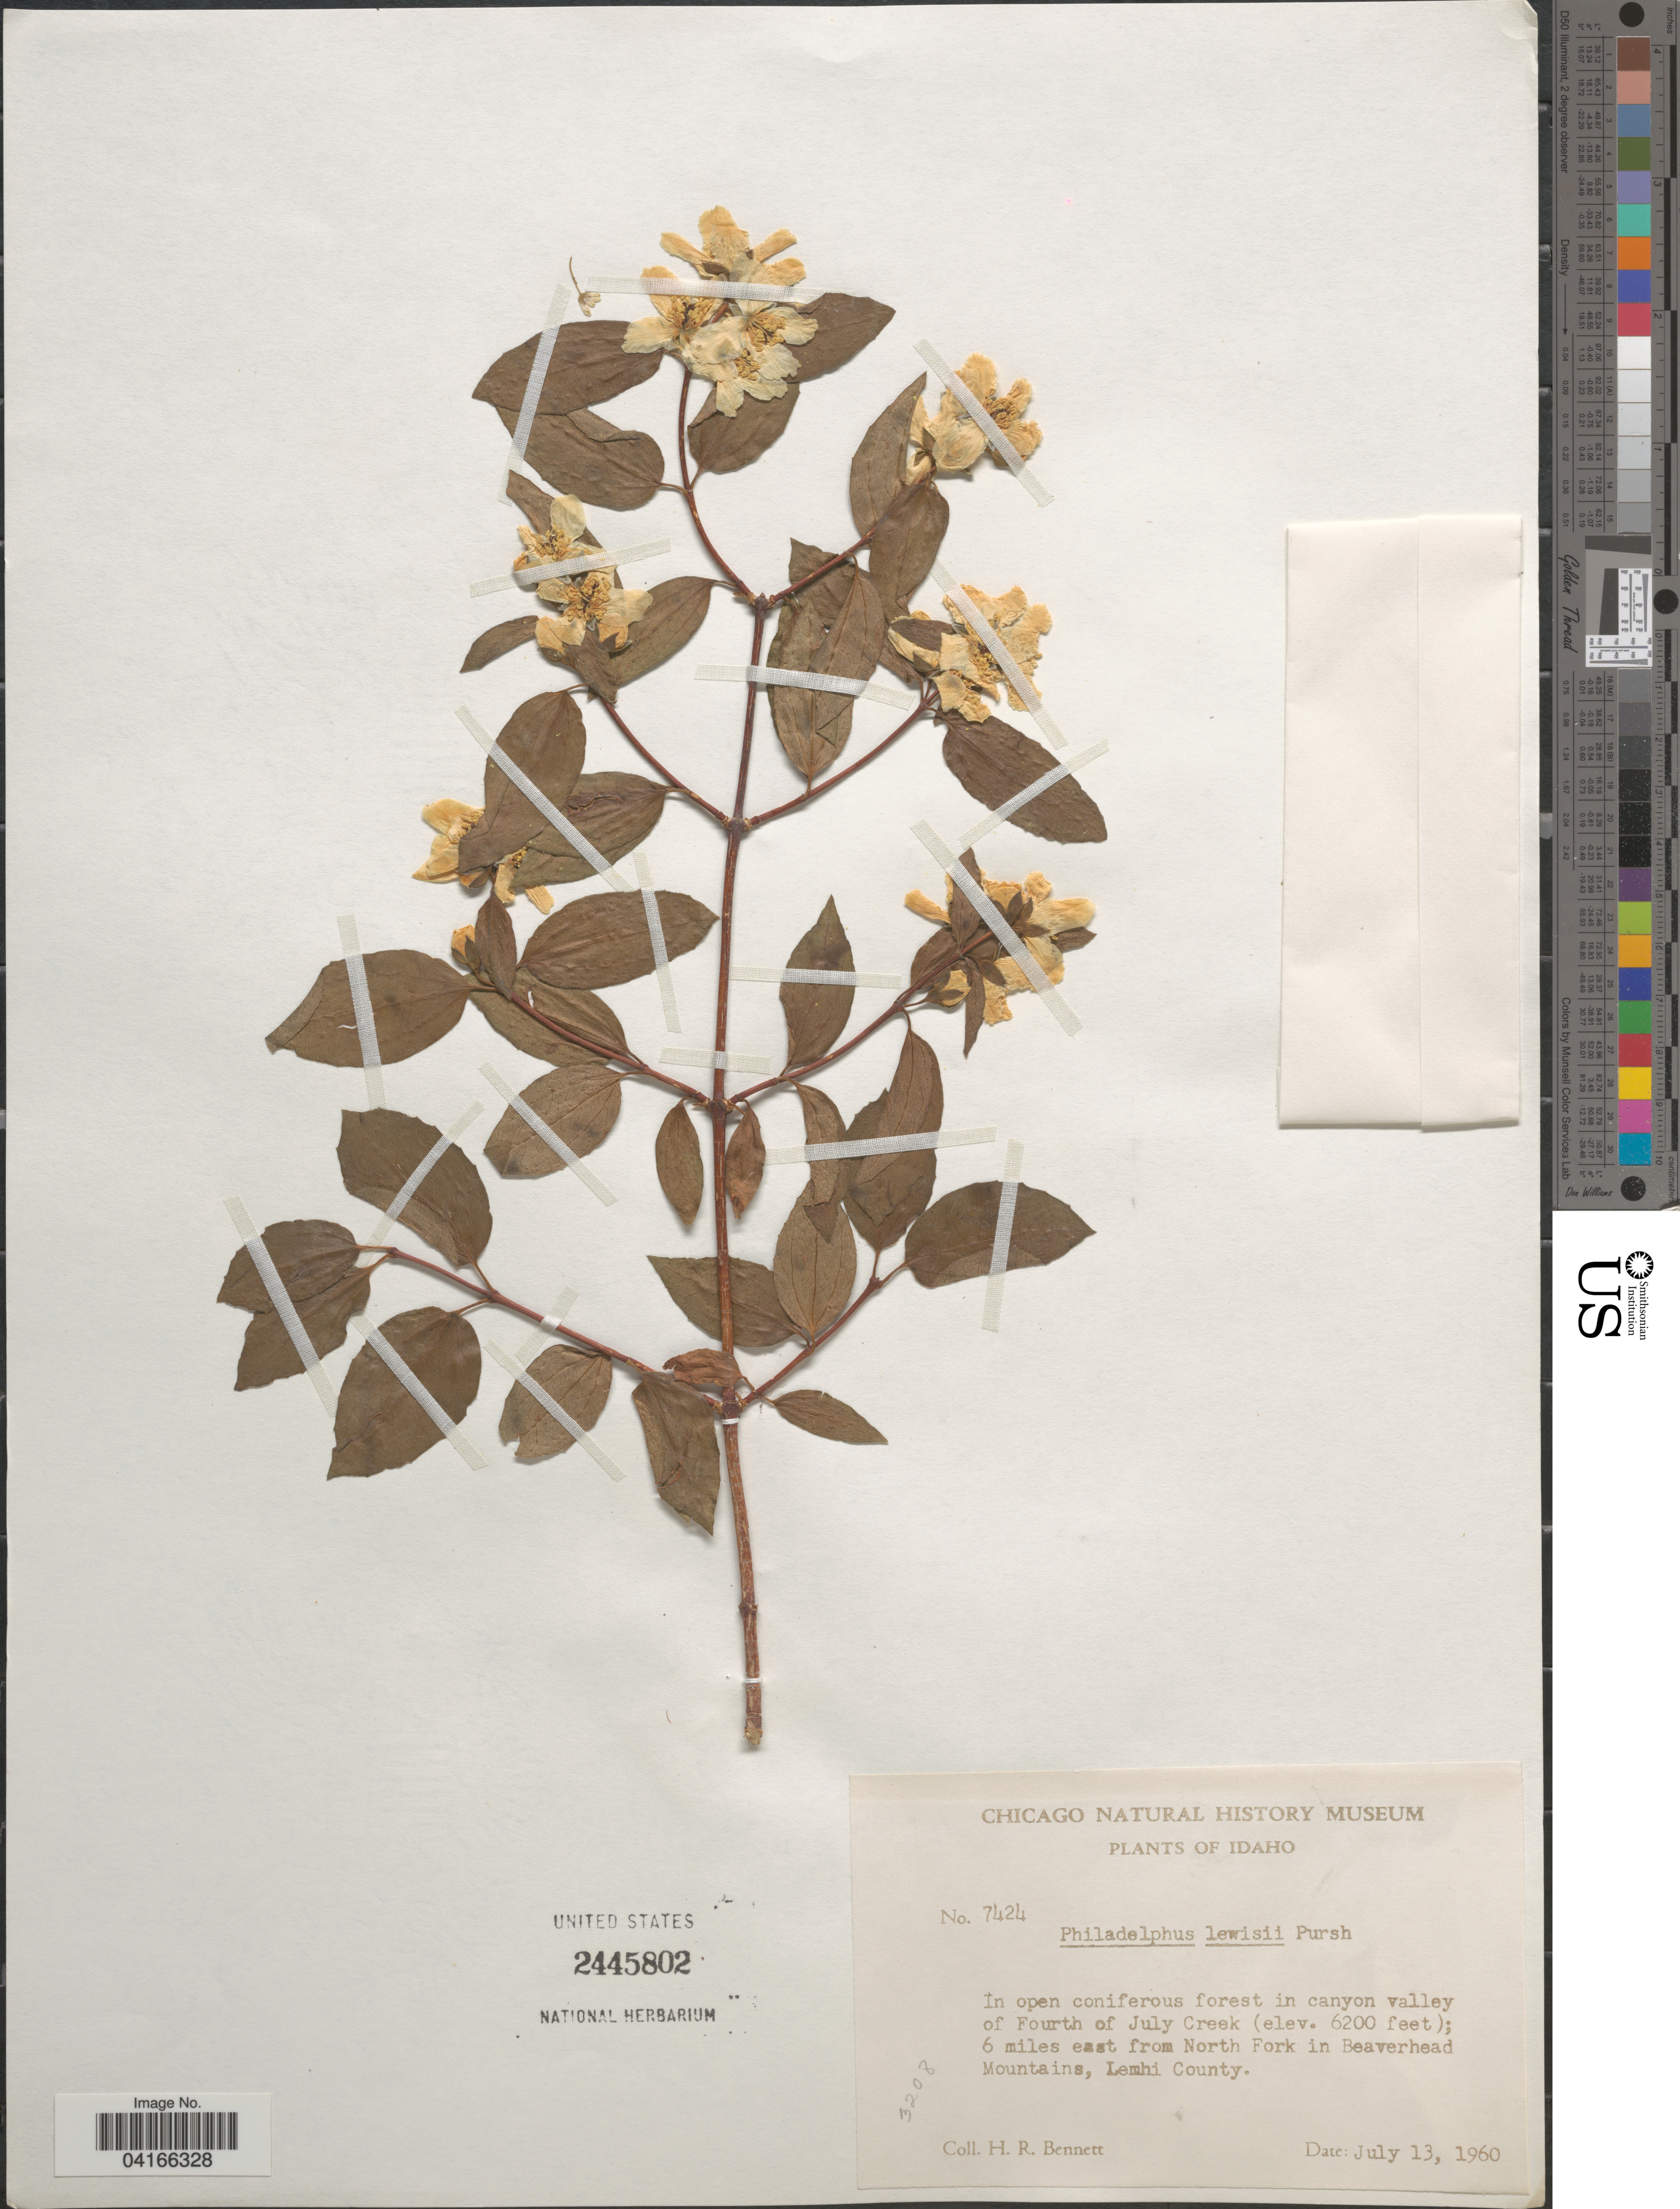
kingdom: Plantae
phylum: Tracheophyta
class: Magnoliopsida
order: Cornales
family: Hydrangeaceae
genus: Philadelphus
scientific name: Philadelphus lewisii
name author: Pursh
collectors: H. R. Bennett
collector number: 7427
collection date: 1960-07-13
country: United States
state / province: Idaho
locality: In open coniferous forest in canyon valley of Fourth of July Creek; 6 miles east from North Fork in Beaverhead Mountains, Lemhi County.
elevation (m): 1890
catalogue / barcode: US 2445802